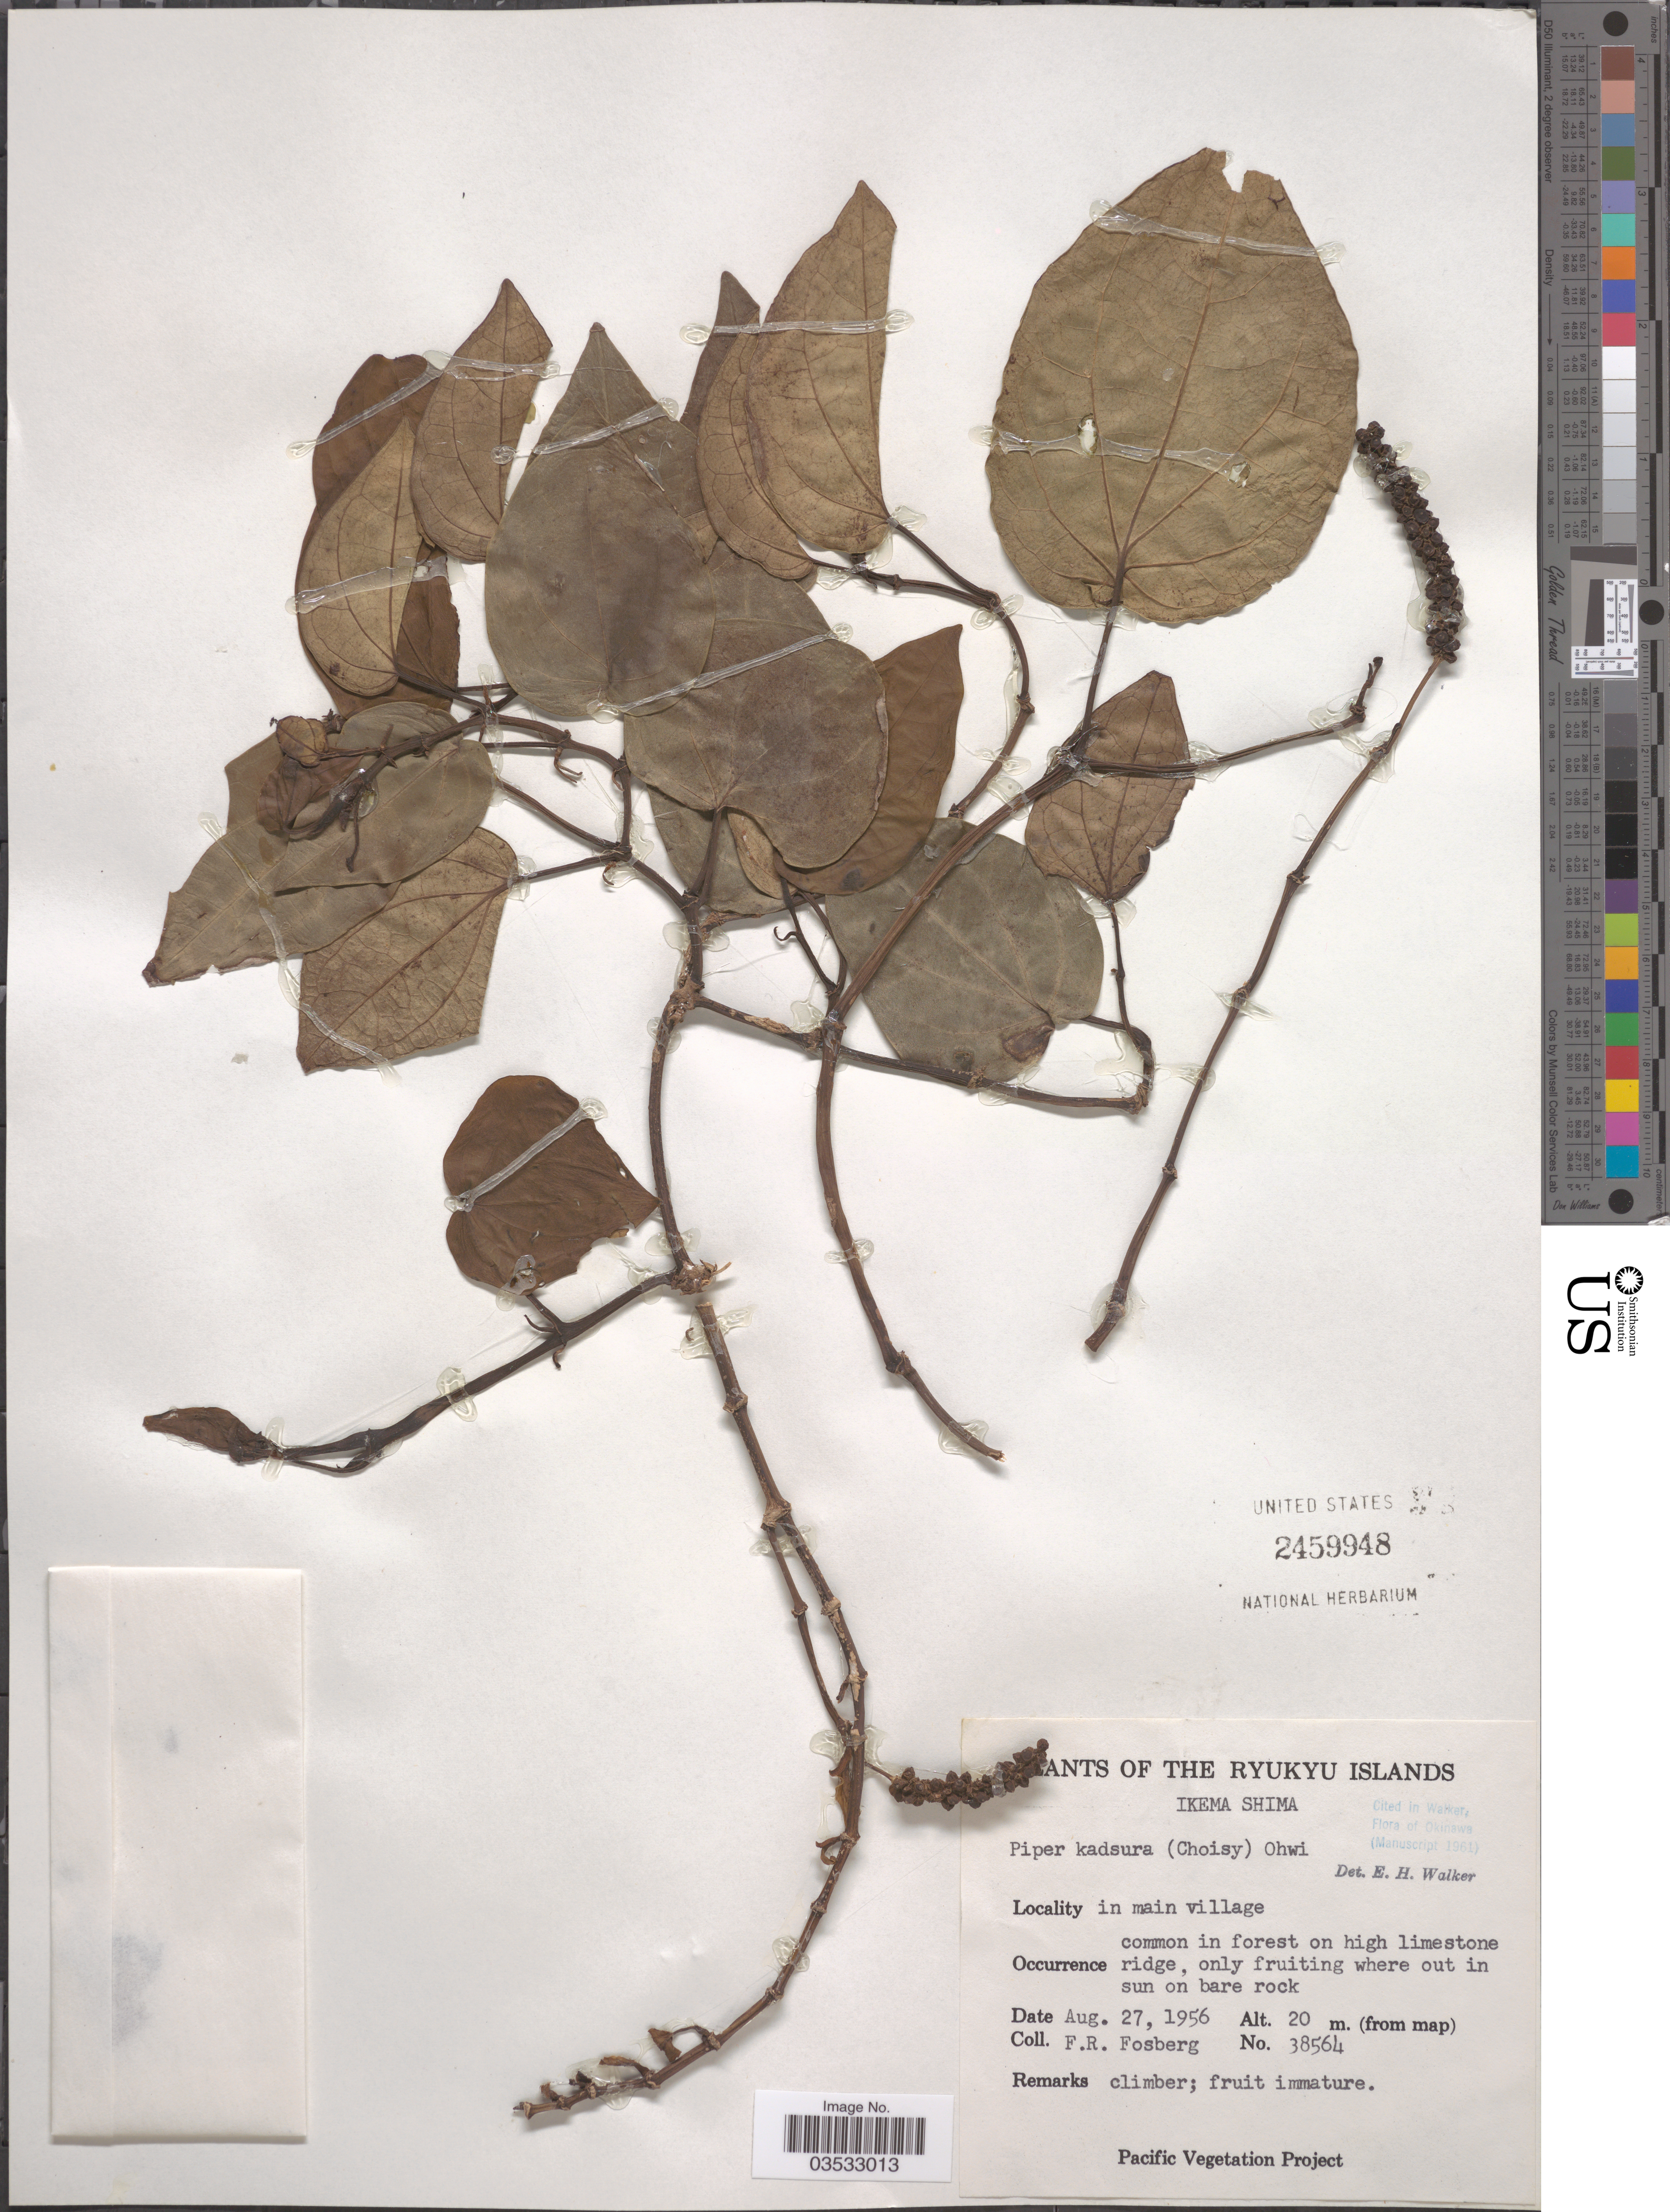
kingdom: Plantae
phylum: Tracheophyta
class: Magnoliopsida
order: Piperales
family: Piperaceae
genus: Piper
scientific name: Piper kadsura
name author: (Choisy) Ohwi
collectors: F. R. Fosberg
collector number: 38564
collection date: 1956-08-27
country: Japan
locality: The Ryukyu Islands. Ikema Shima. In main village.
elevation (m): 20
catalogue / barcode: US 2459948